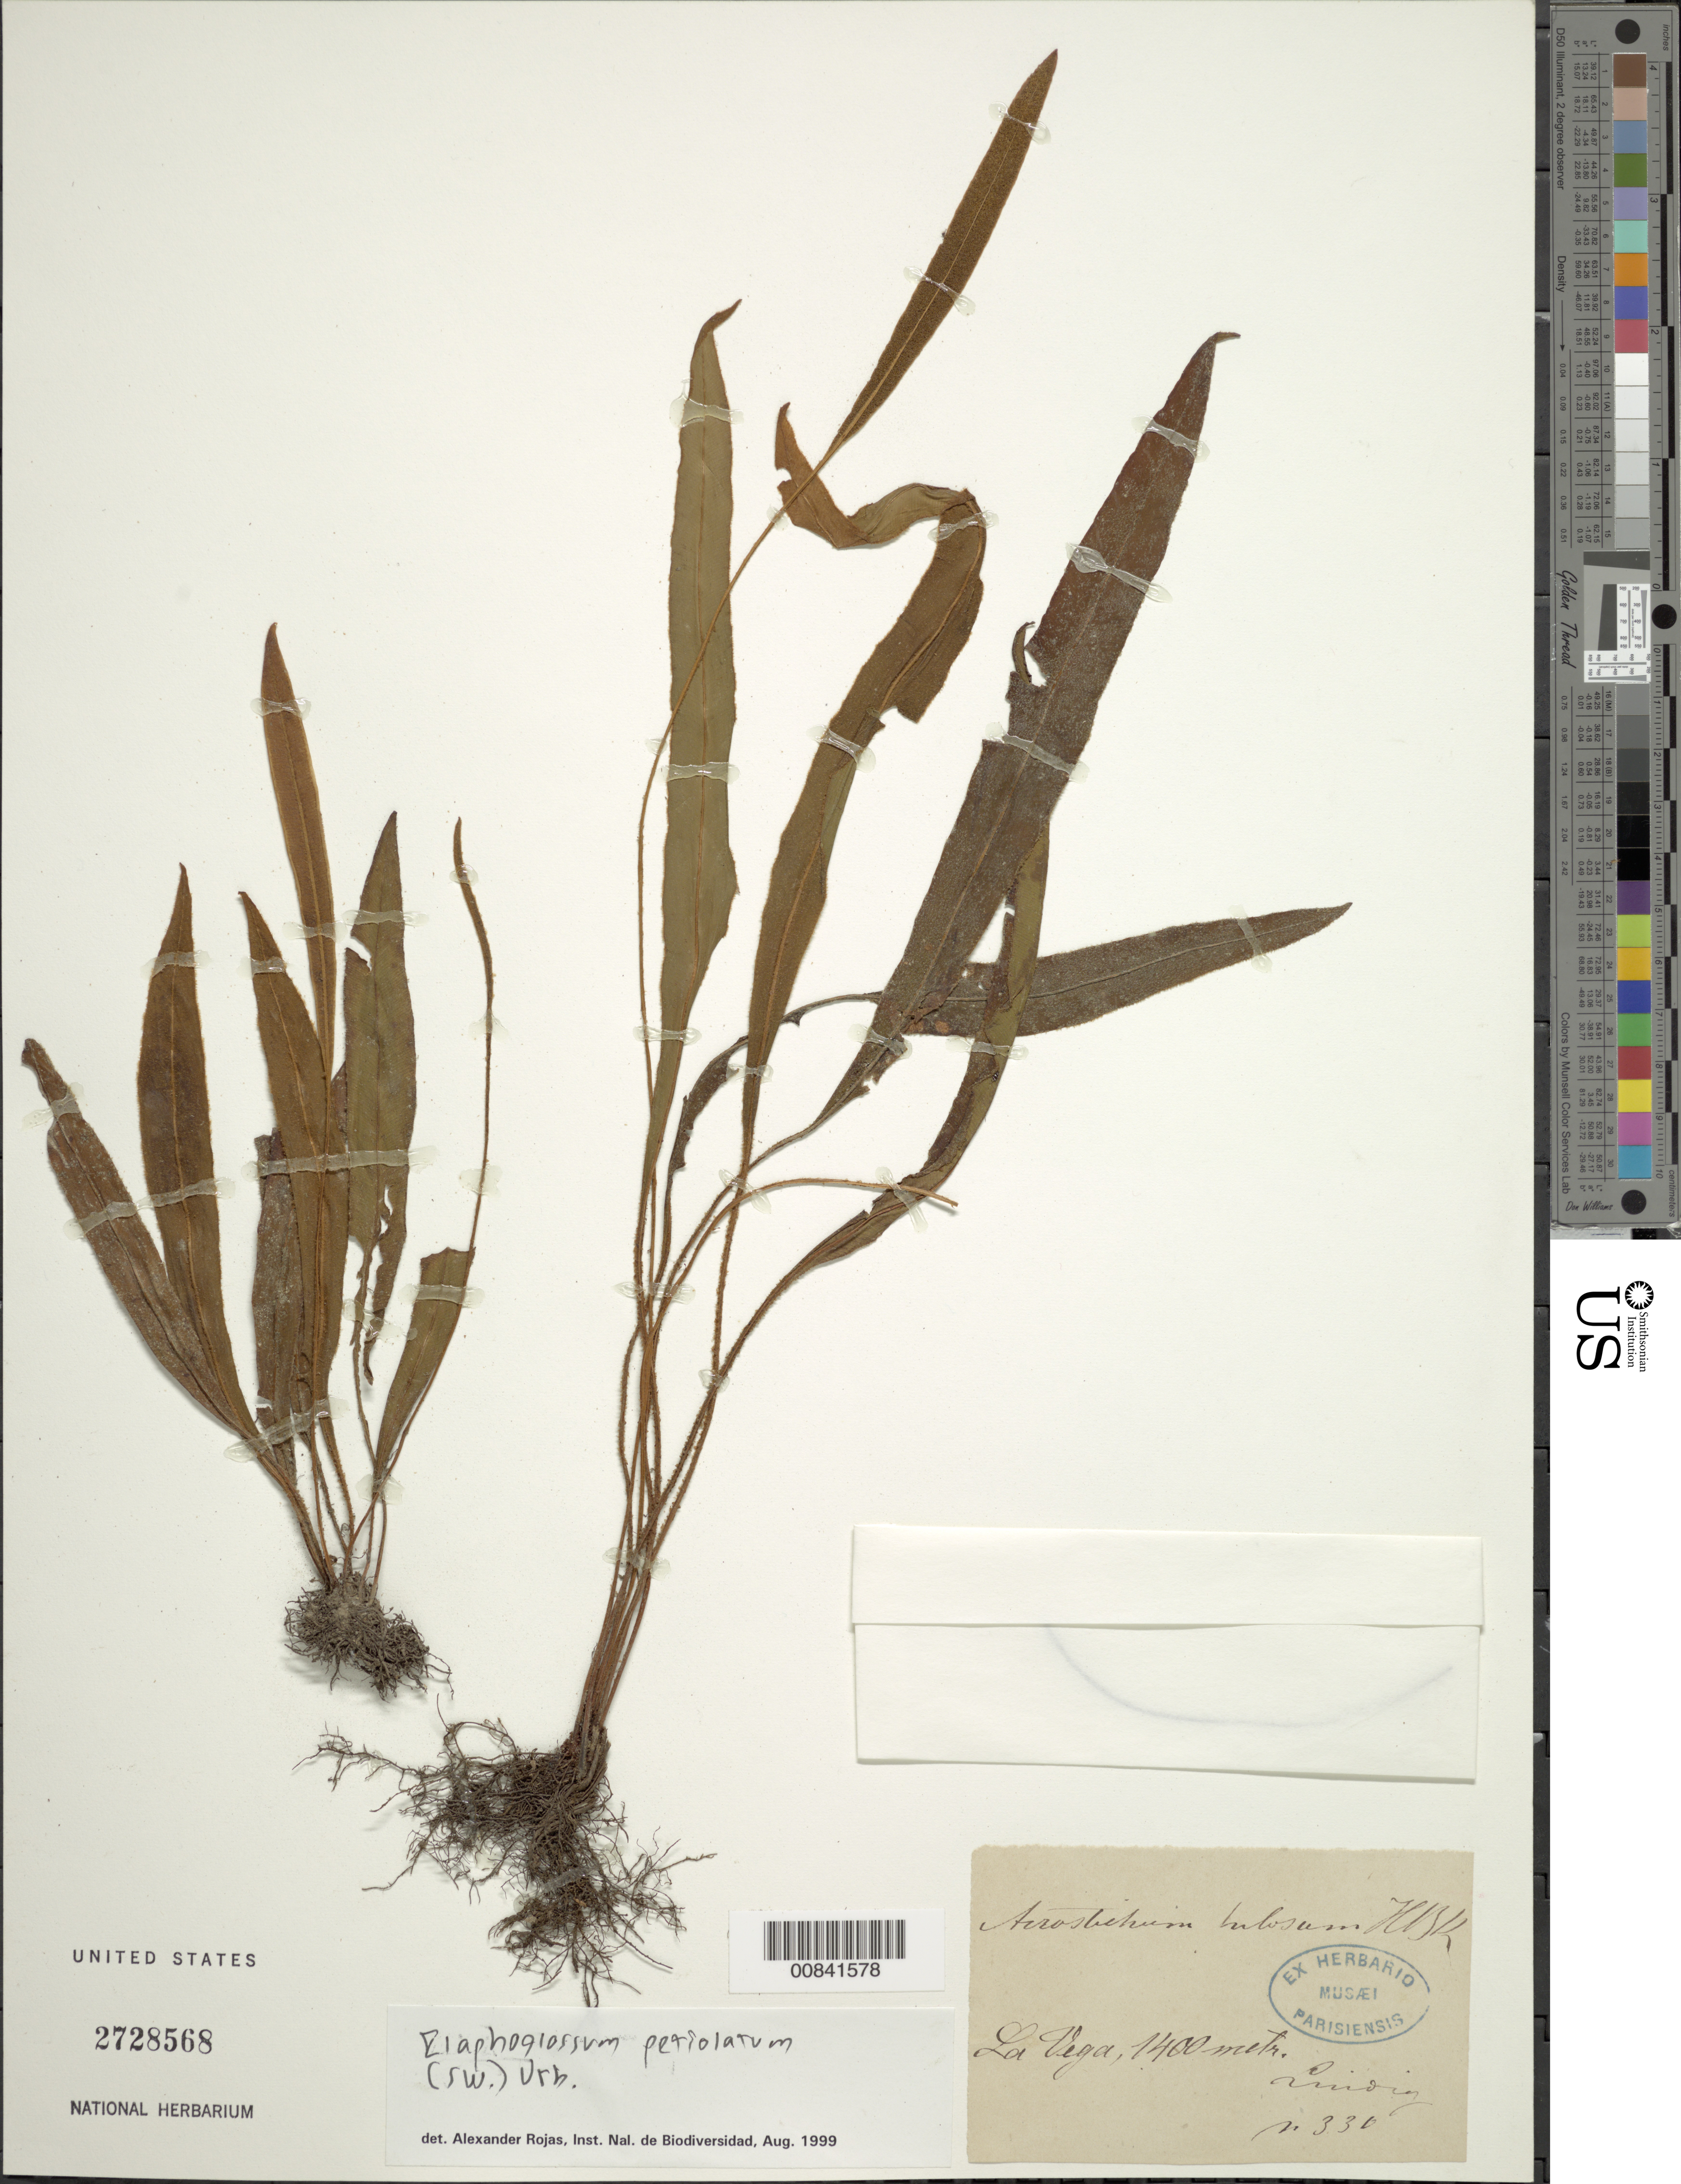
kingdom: Plantae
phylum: Tracheophyta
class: Polypodiopsida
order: Polypodiales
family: Dryopteridaceae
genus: Elaphoglossum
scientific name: Elaphoglossum peltatum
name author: (Sw.) Urb.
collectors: -. Lindig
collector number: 330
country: Dominican Republic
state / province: La Vega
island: Hispaniola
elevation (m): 1400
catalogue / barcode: US 2728568